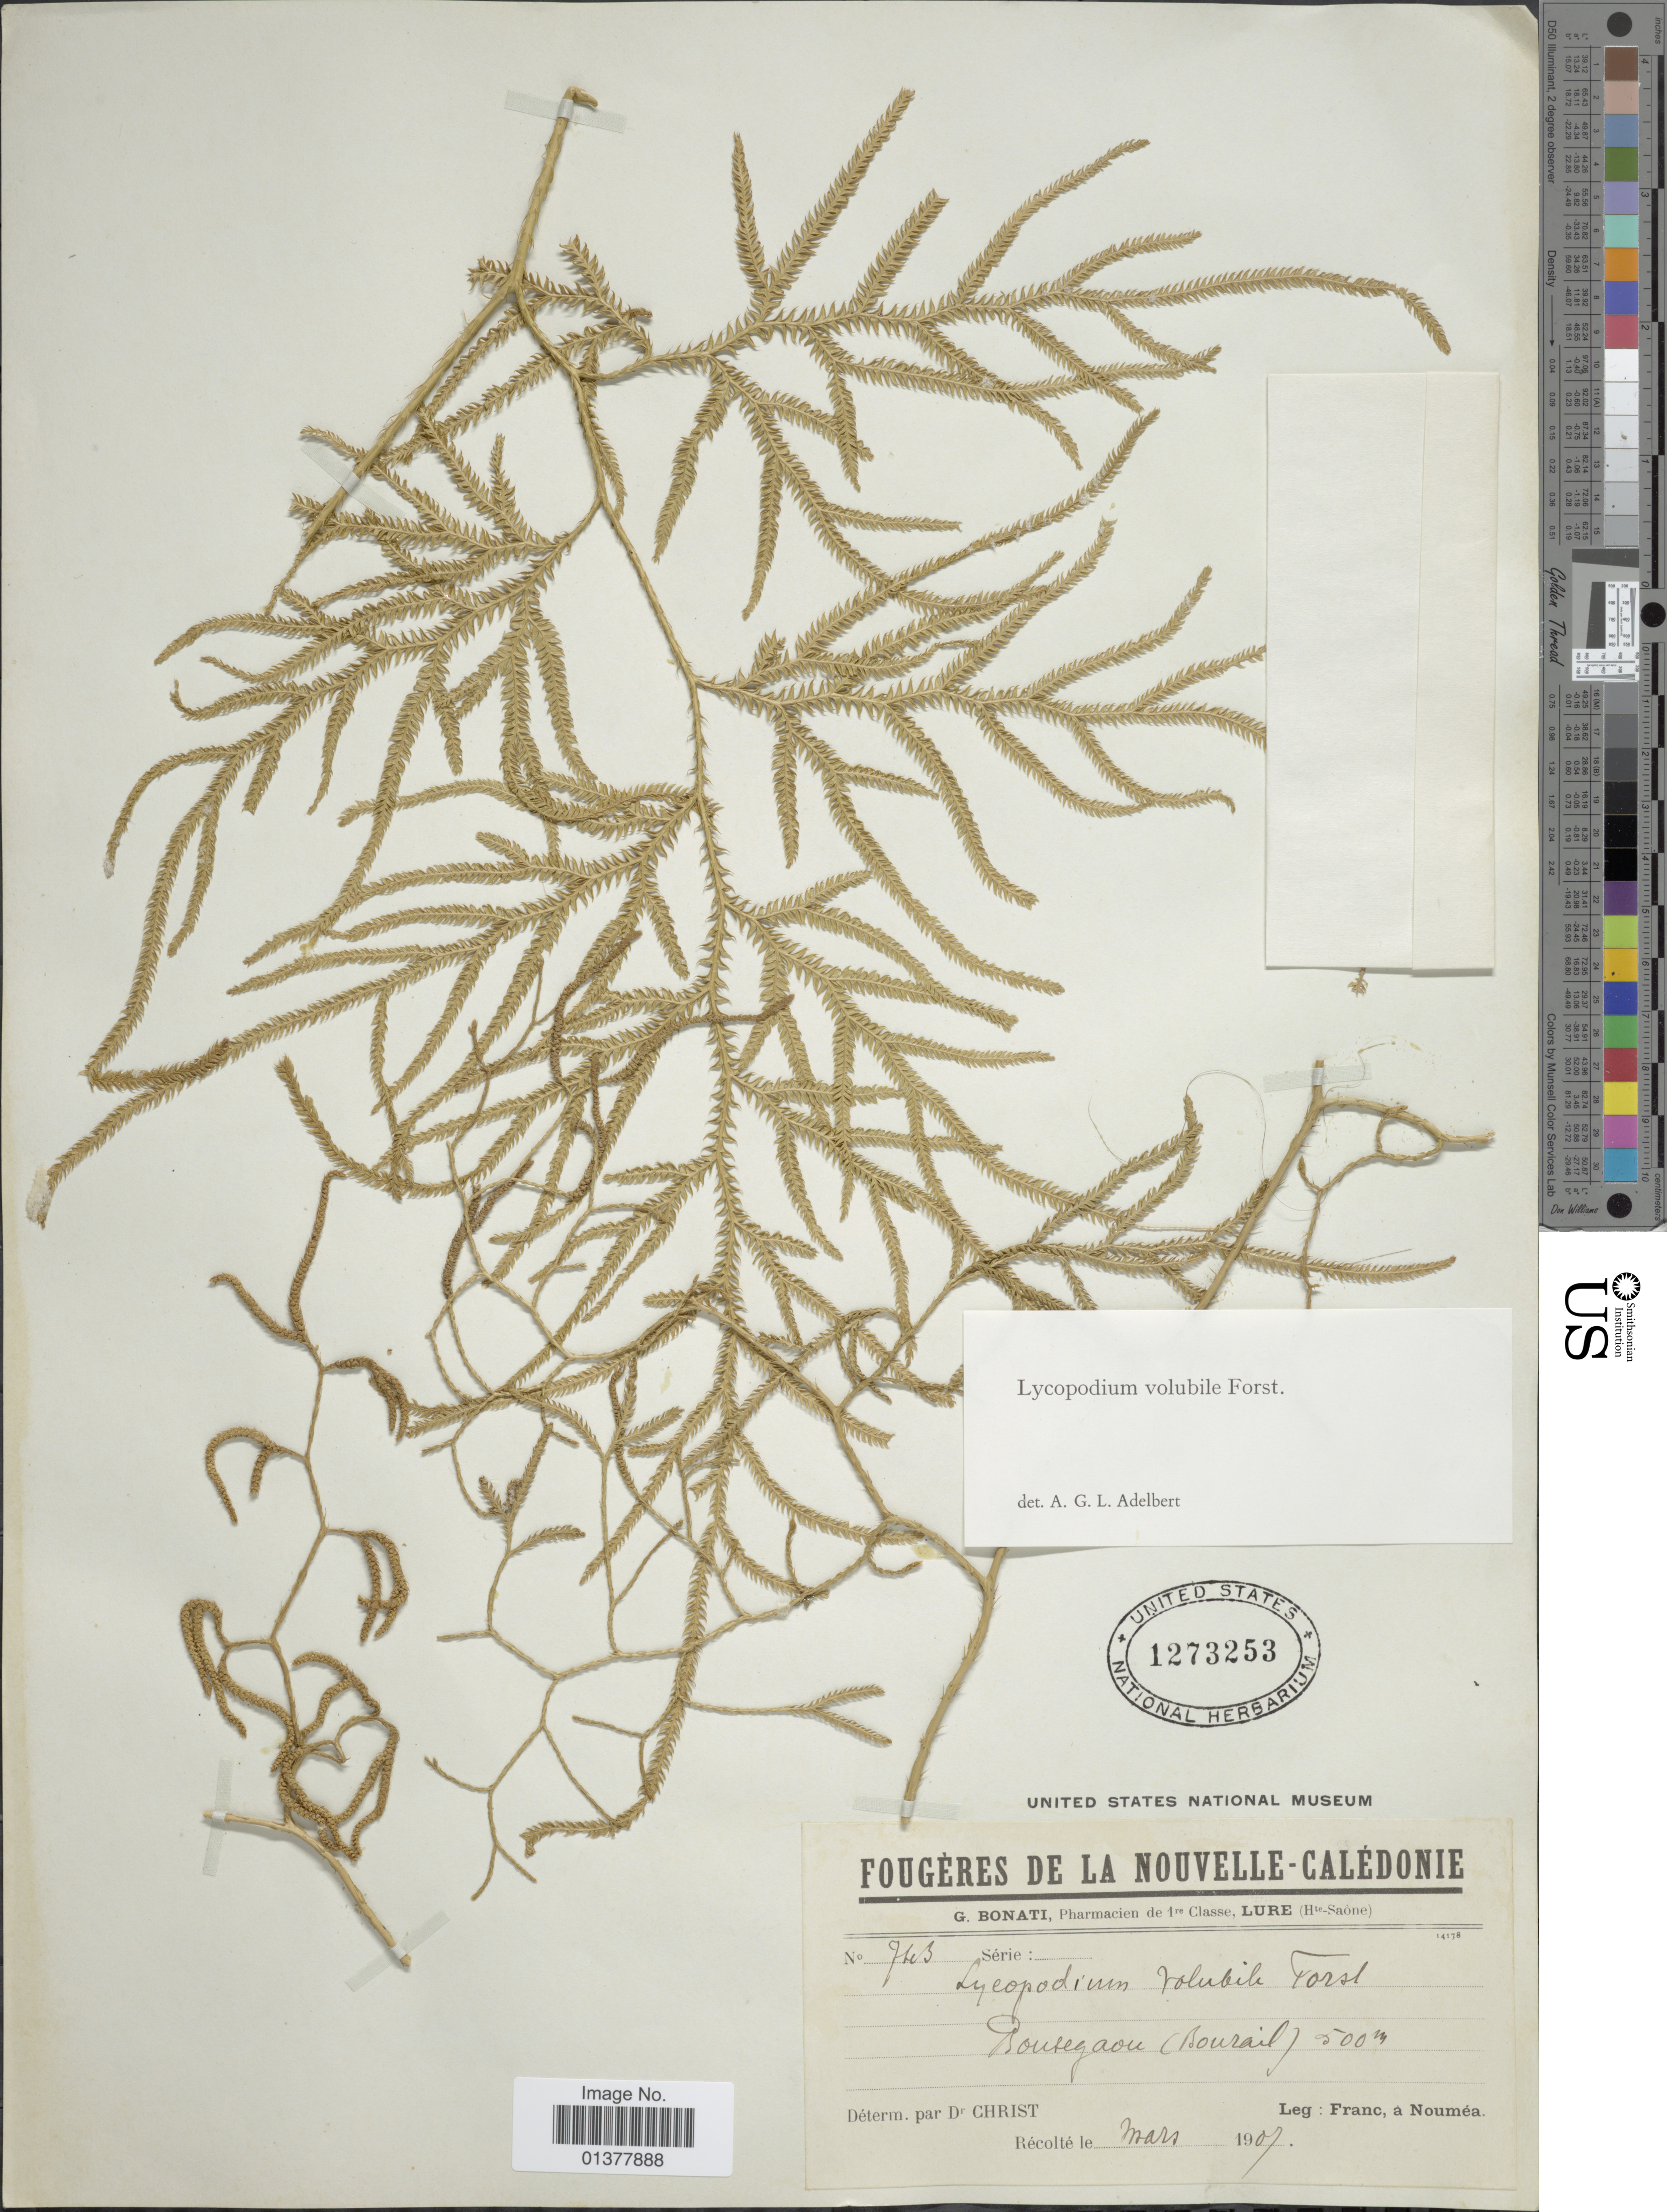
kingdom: Plantae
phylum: Tracheophyta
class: Lycopodiopsida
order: Lycopodiales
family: Lycopodiaceae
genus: Pseudodiphasium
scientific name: Pseudodiphasium volubile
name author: (G. Forst.) Holub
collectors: I. Franc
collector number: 743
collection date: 1907-03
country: New Caledonia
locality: Bousegaou (Bourail)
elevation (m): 500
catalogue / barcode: US 1273253